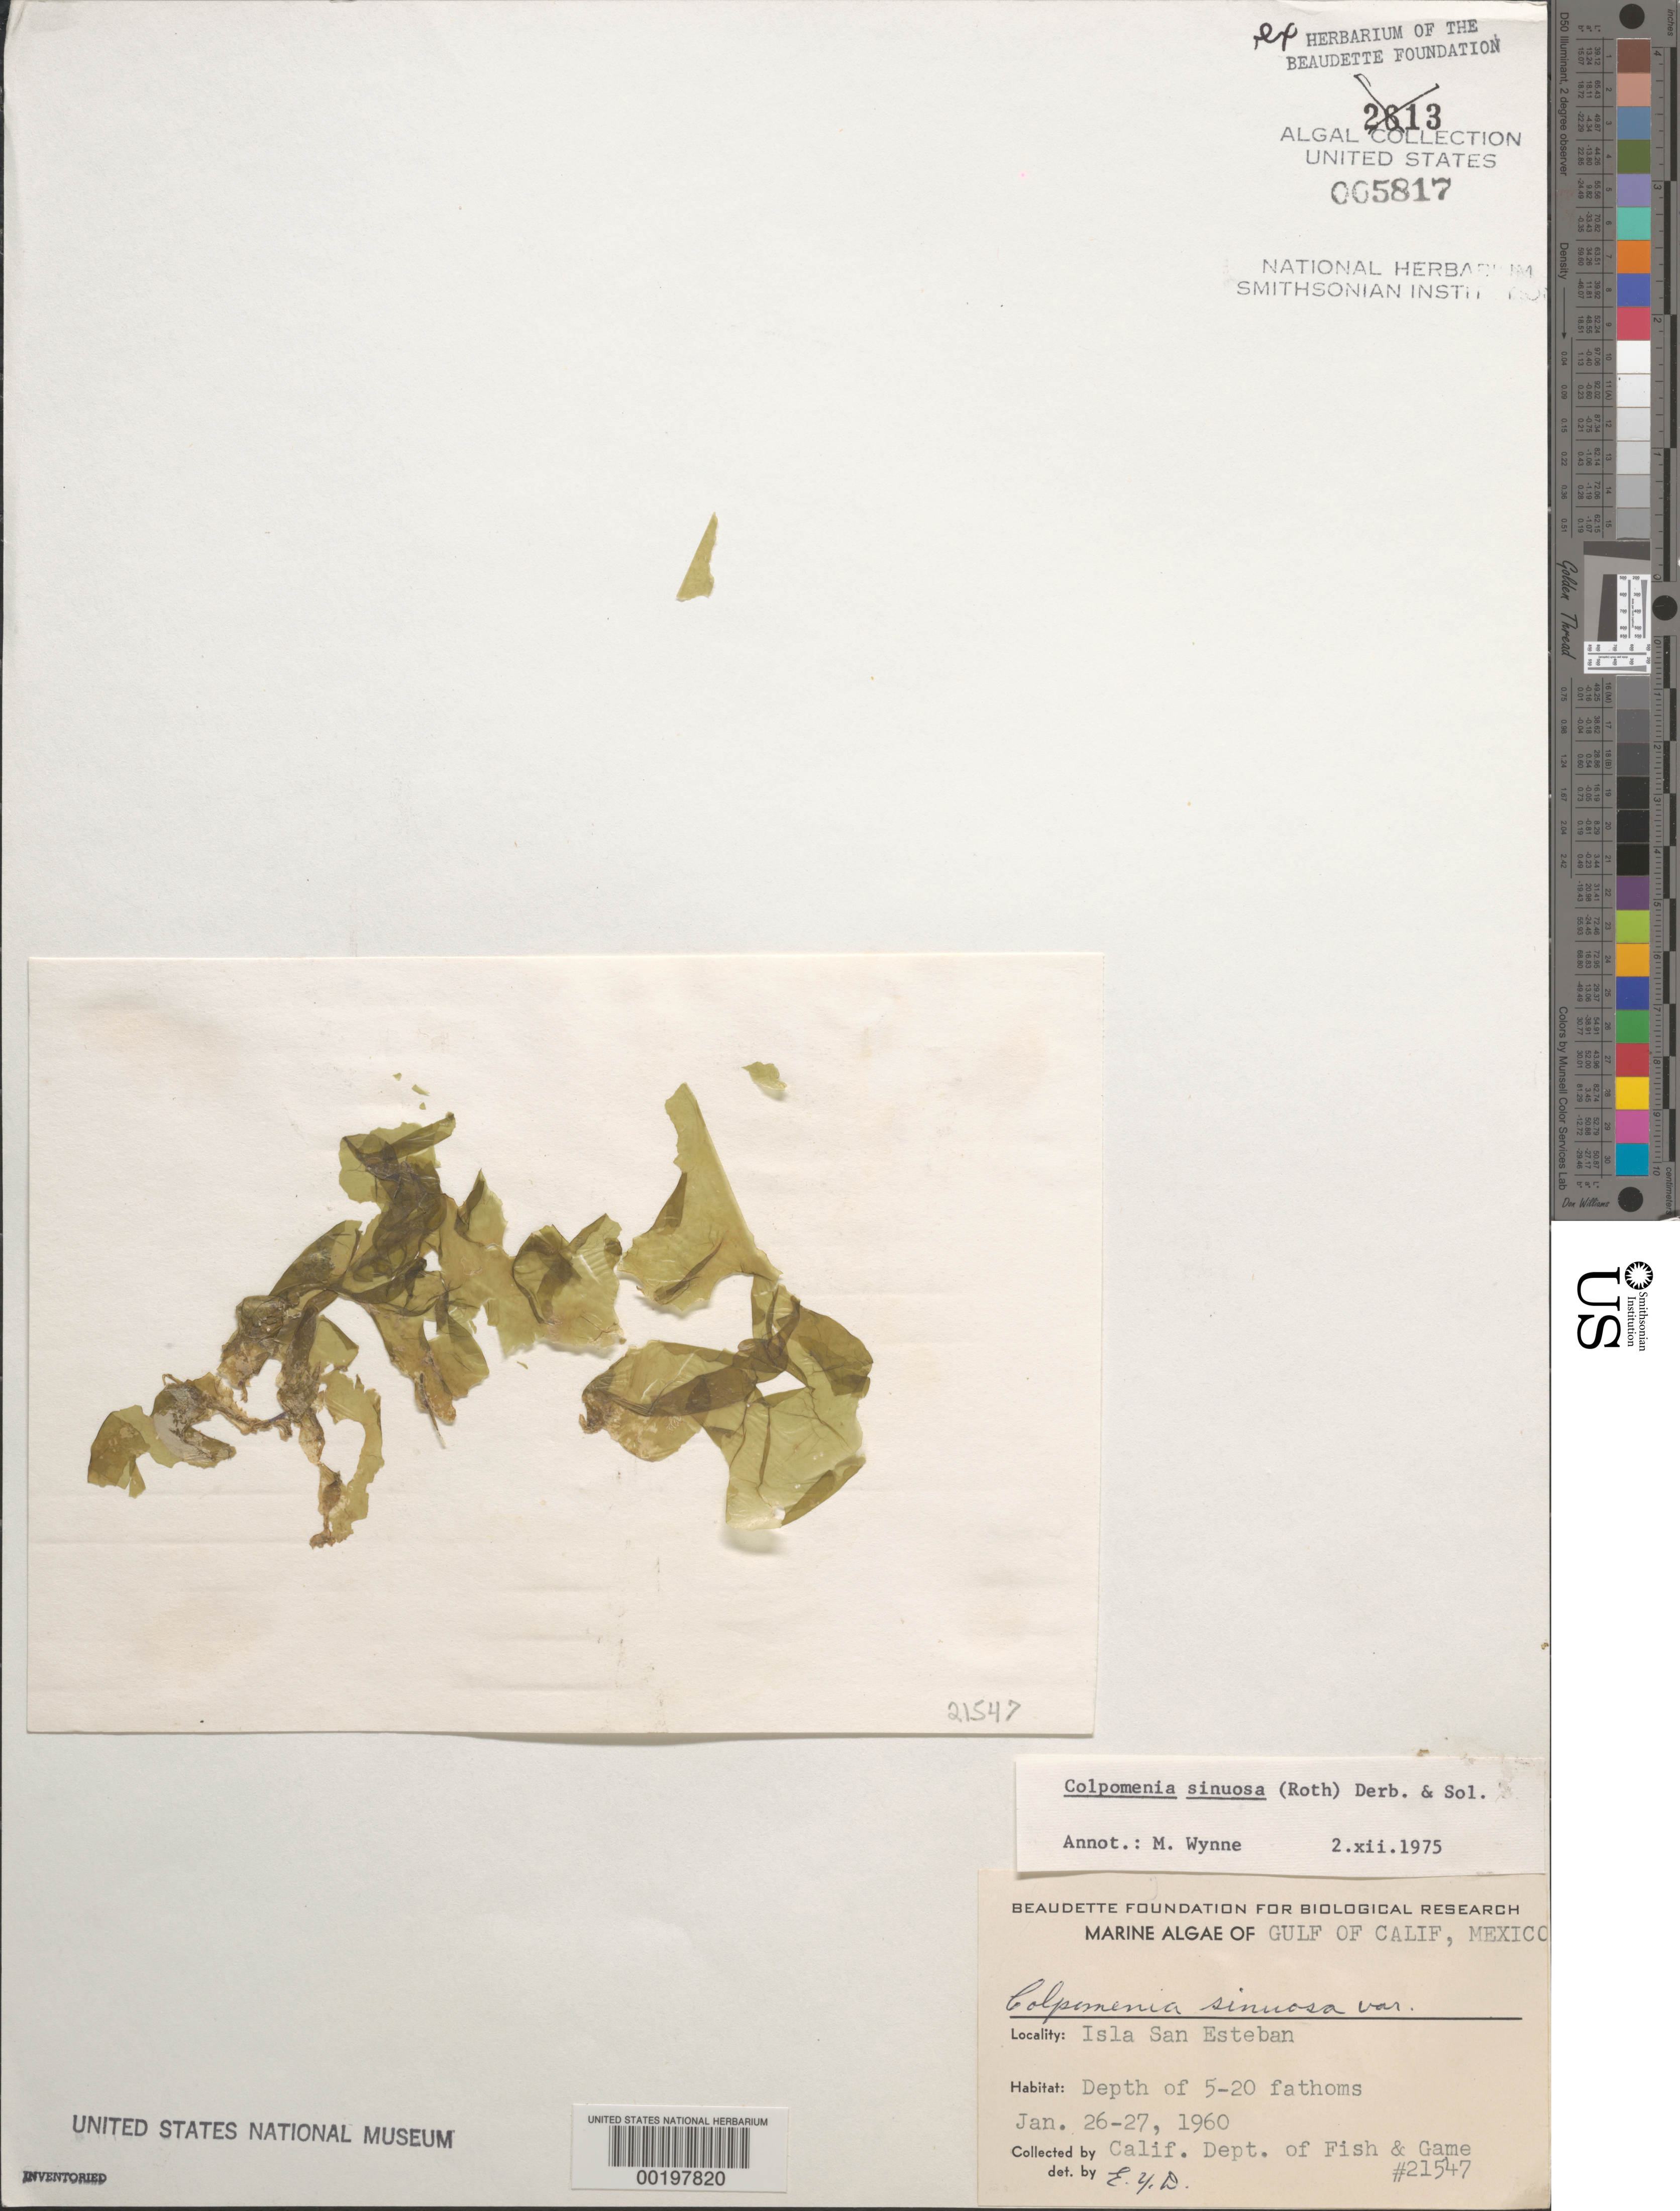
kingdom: Chromista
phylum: Ochrophyta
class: Phaeophyceae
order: Scytosiphonales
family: Scytosiphonaceae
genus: Colpomenia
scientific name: Colpomenia sinuosa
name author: (K. Mert. ex Roth) Derbes & Solier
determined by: Wynne, M. J.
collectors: California Dept of Fish & Game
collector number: EYD 21547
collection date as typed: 26 Jan 1960 TO 27 Jan 1960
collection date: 1960-01-26/1960-01-27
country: Mexico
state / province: Baja California Norte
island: Isla San Esteban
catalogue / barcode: US 5817